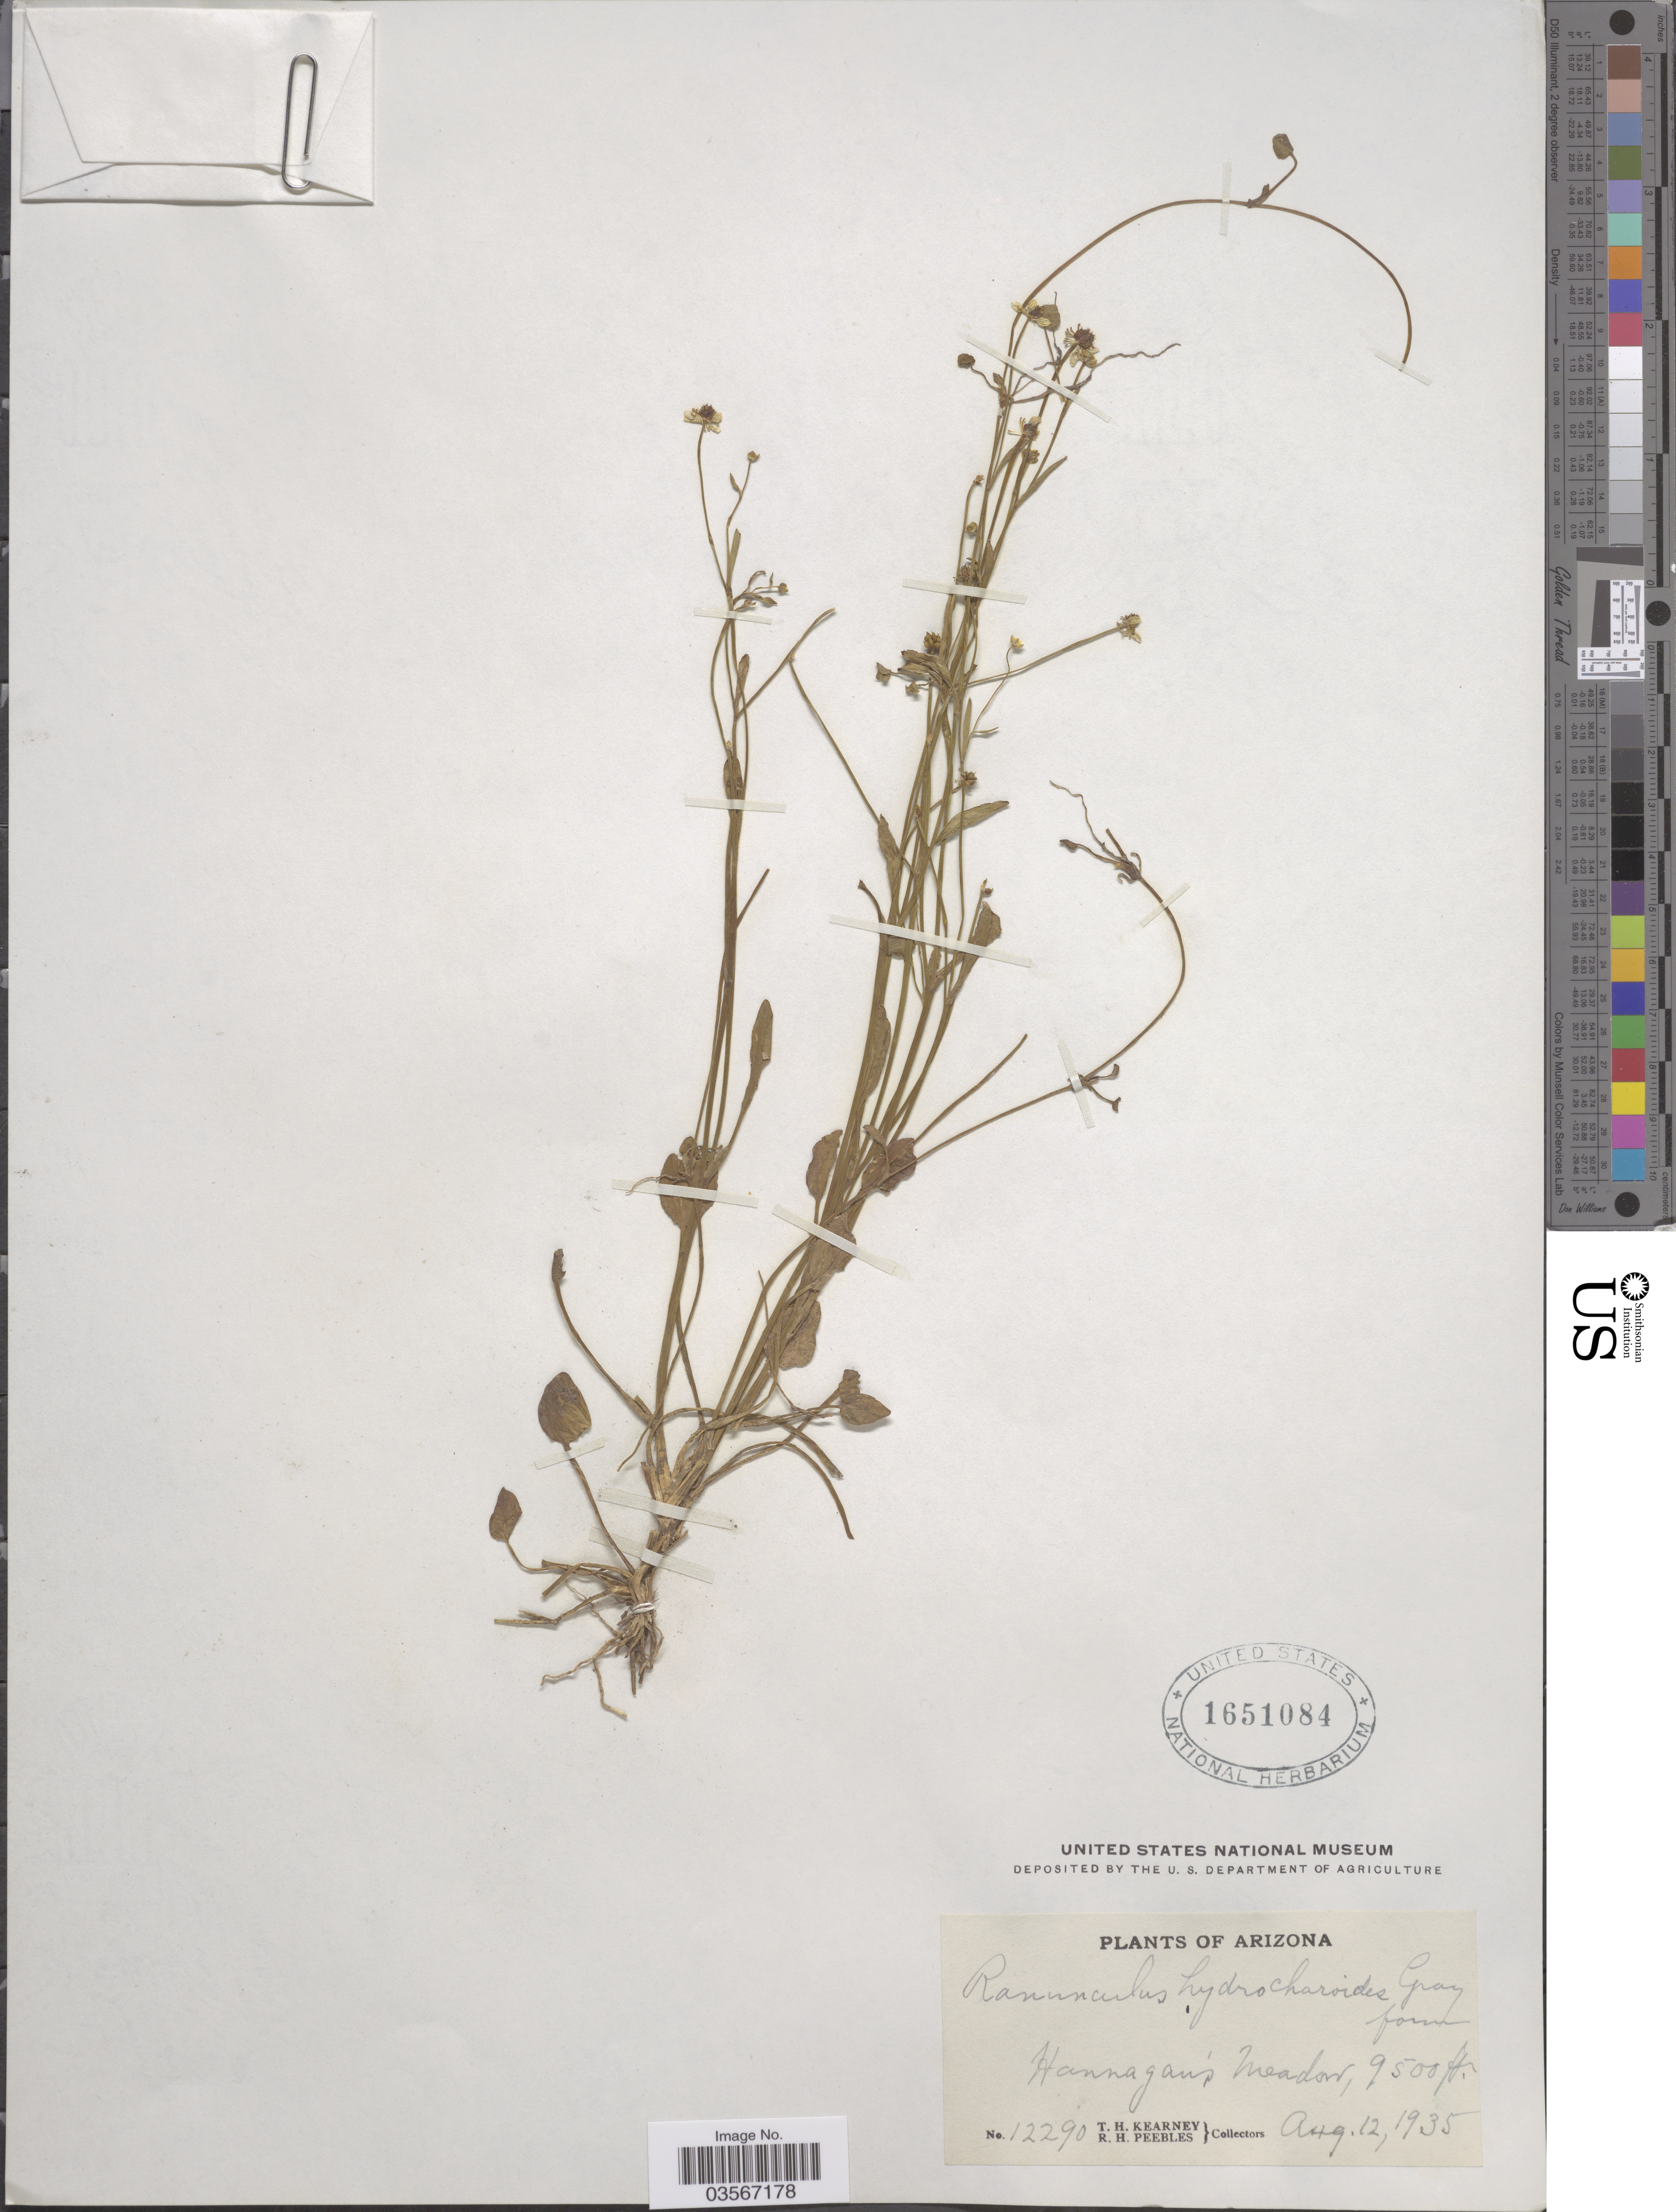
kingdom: Plantae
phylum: Tracheophyta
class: Magnoliopsida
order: Ranunculales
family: Ranunculaceae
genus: Ranunculus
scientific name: Ranunculus hydrocharoides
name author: A. Gray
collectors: T. H. Kearney & R. H. Peebles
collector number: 12290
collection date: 1935-08-12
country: United States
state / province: Arizona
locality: Hannagan's Meadow.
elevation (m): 2896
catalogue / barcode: US 1651084